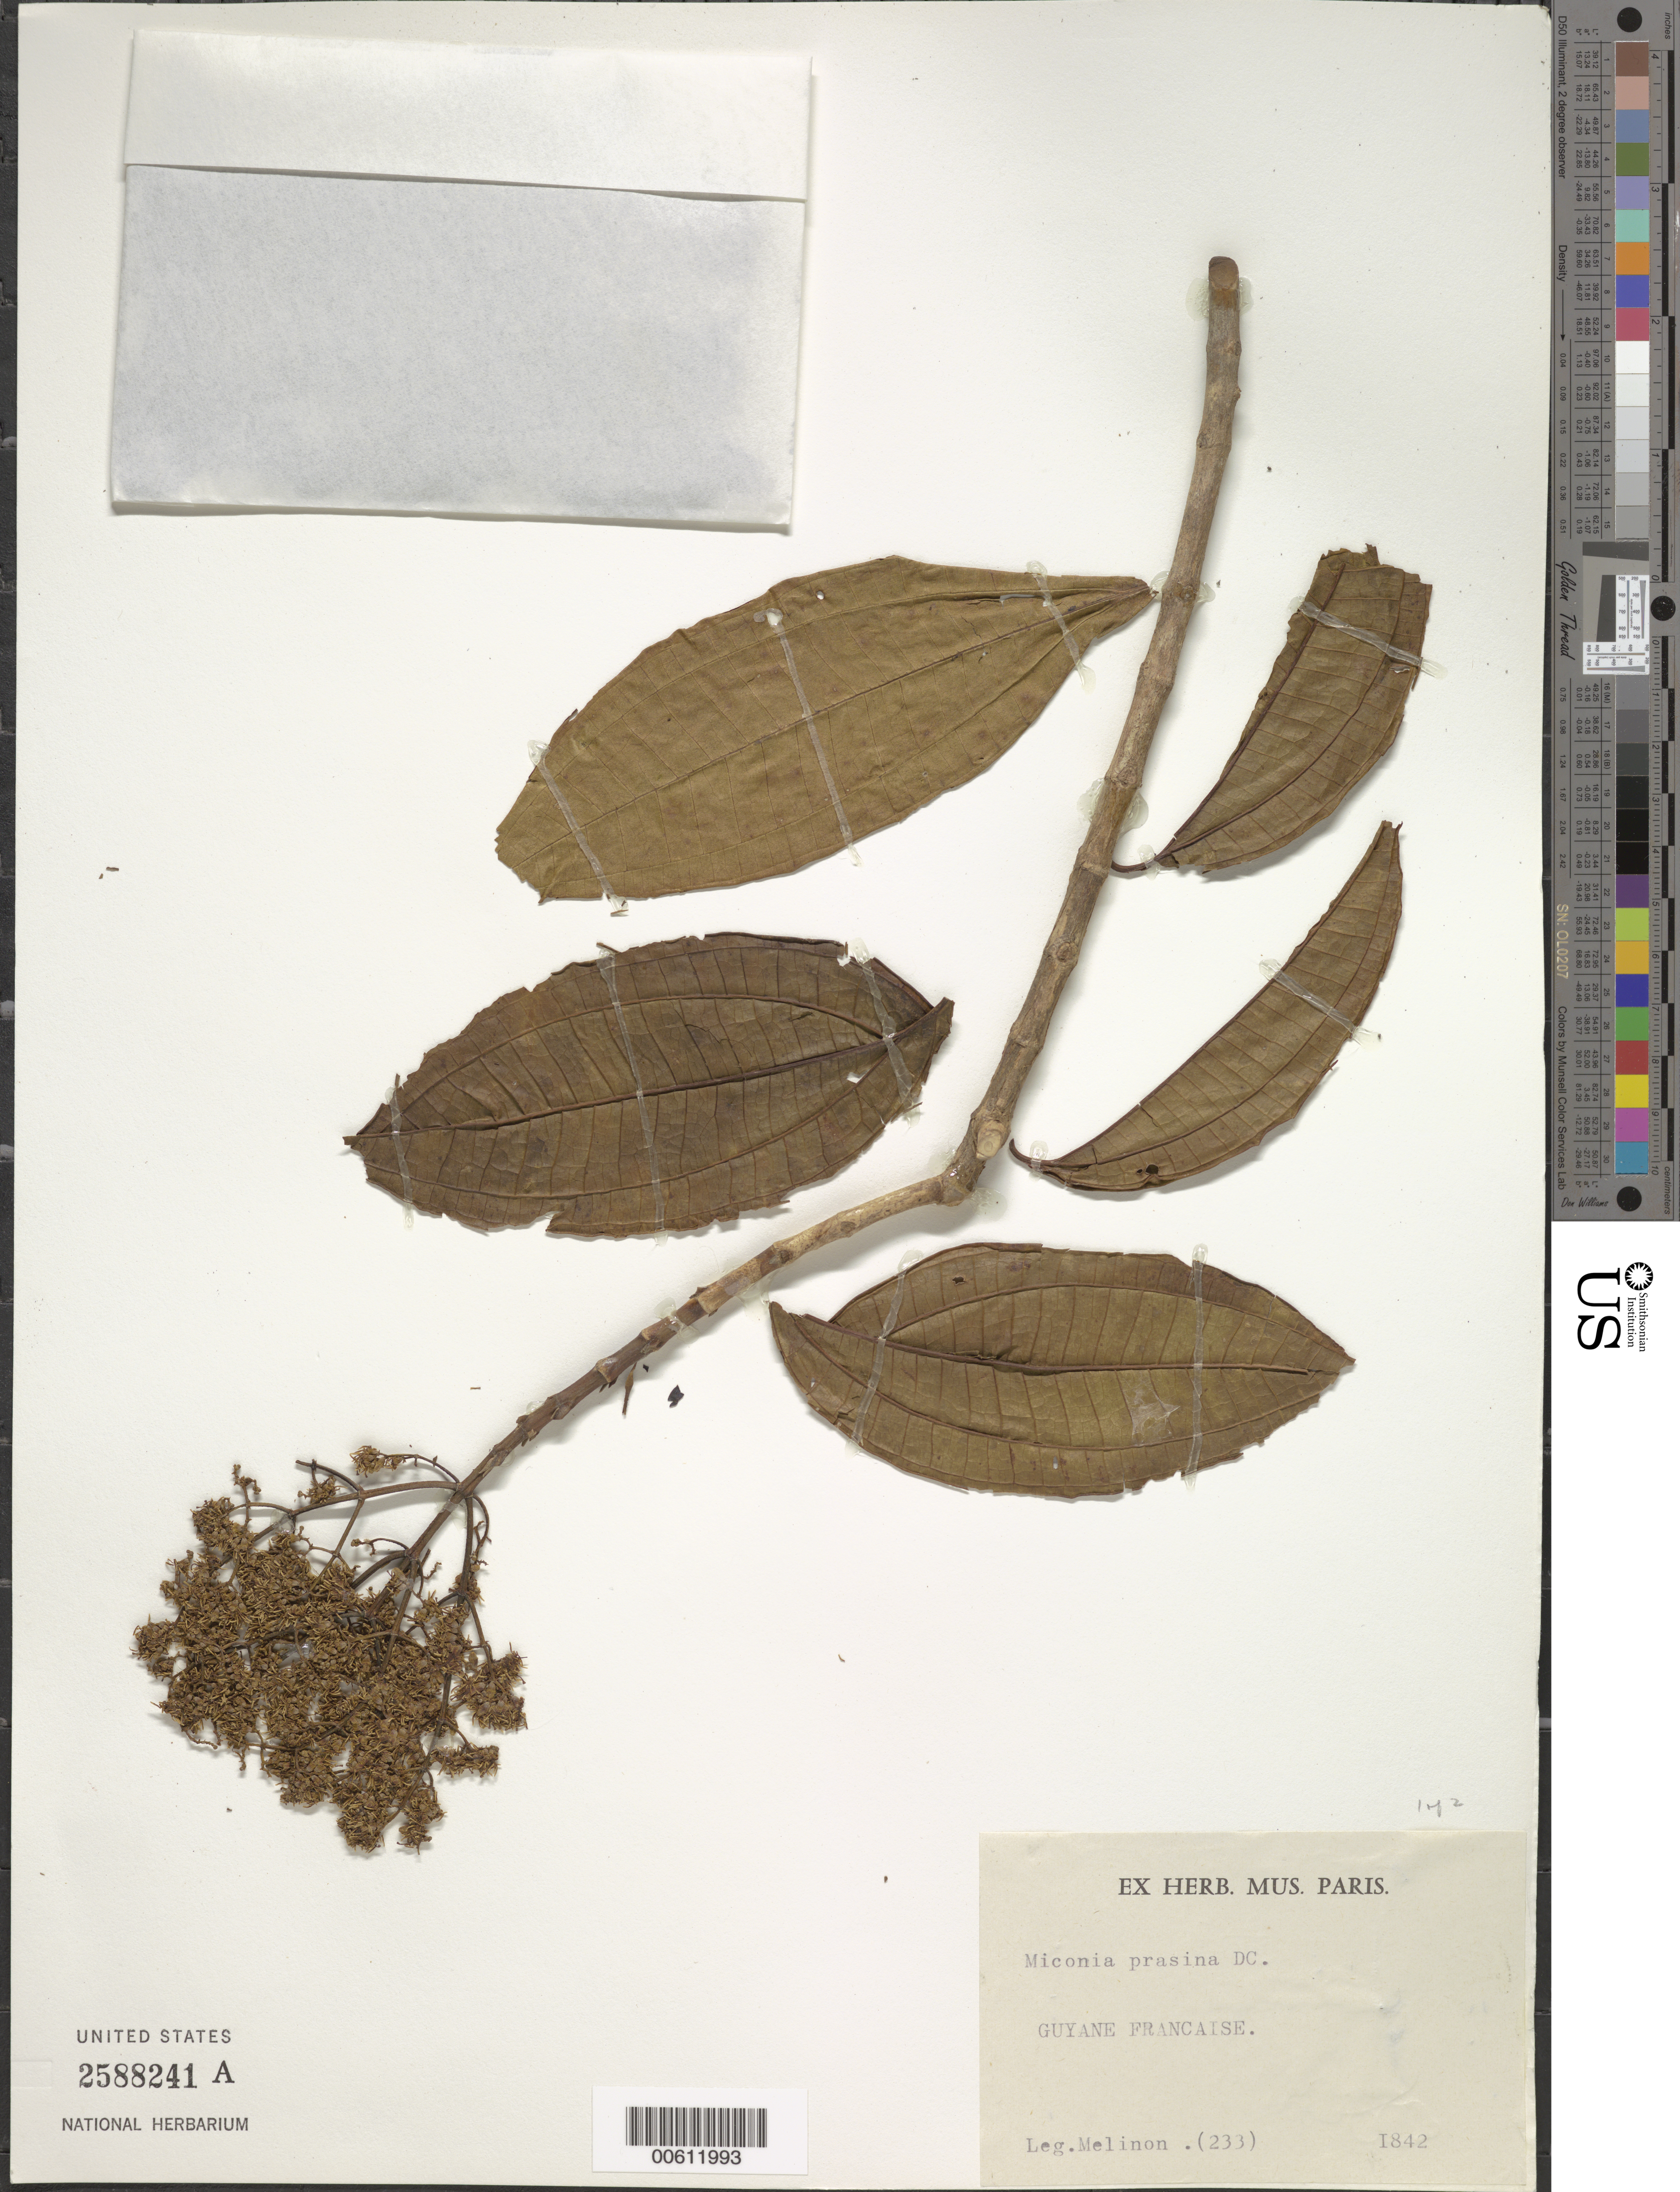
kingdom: Plantae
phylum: Tracheophyta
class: Magnoliopsida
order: Myrtales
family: Melastomataceae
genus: Miconia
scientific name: Miconia prasina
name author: (Sw.) DC.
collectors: E. Mélinon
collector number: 233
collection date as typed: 1842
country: French Guiana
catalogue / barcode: US 2588241A